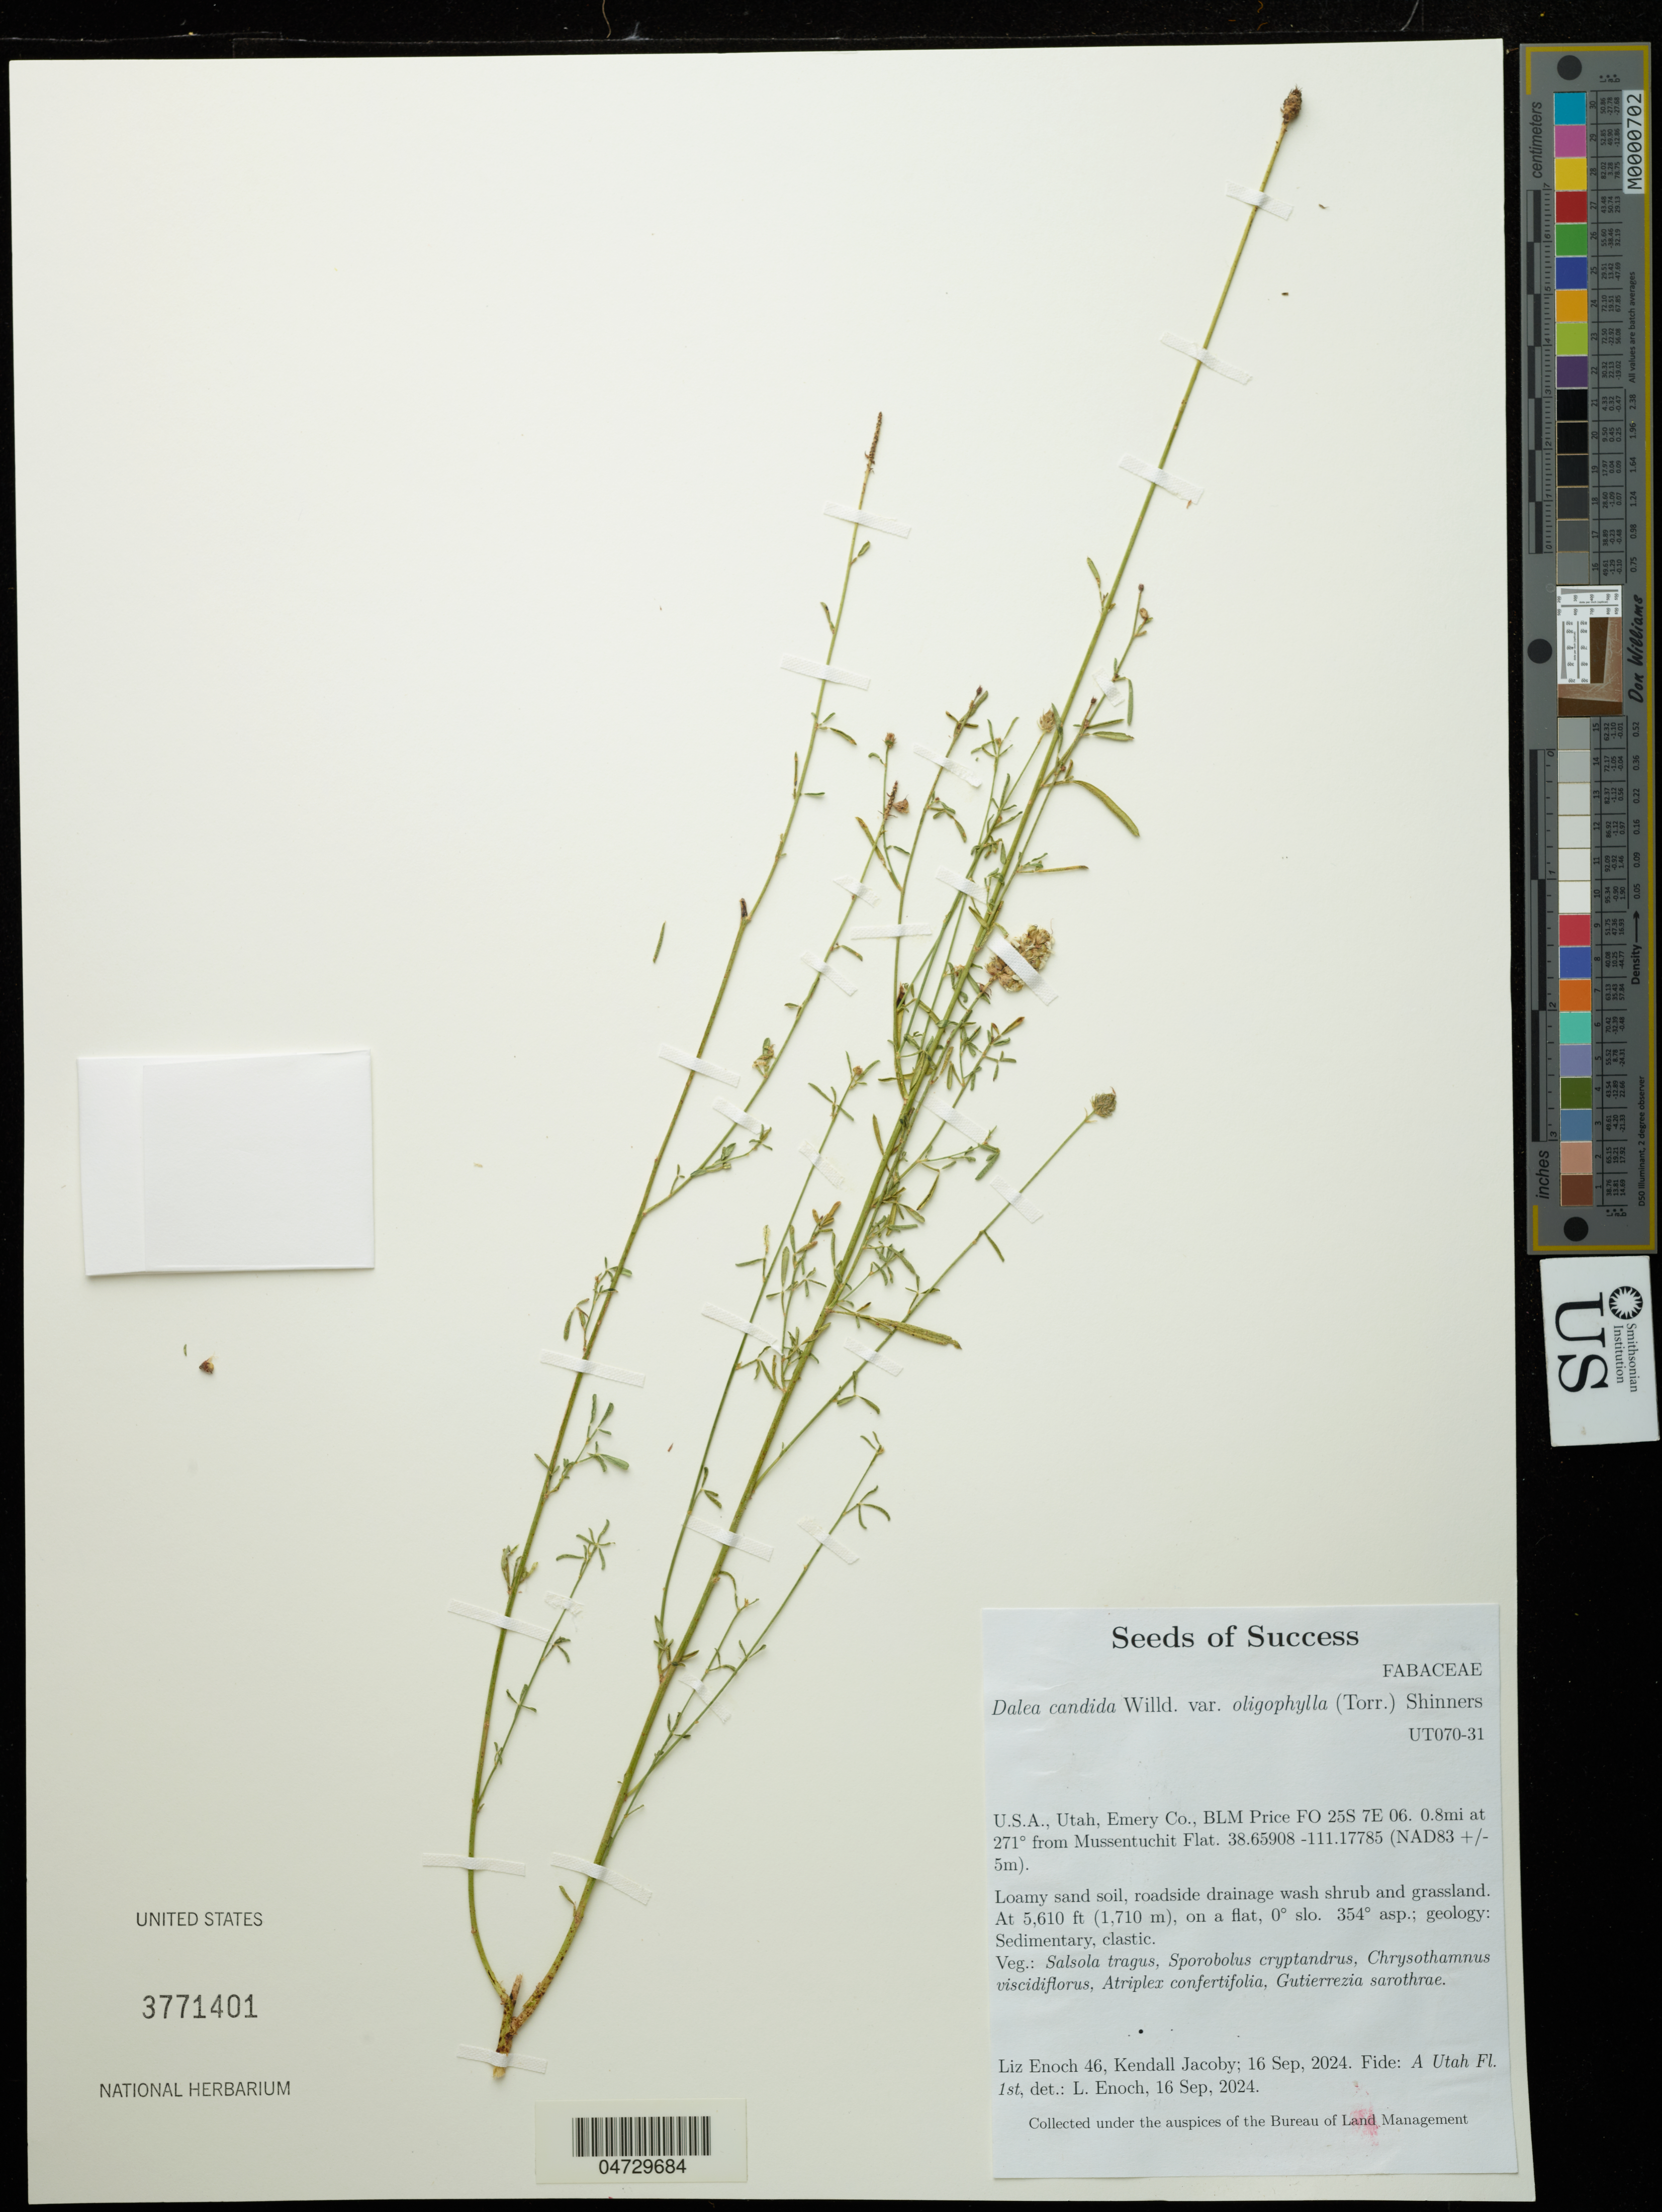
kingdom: Plantae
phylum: Tracheophyta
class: Magnoliopsida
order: Fabales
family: Fabaceae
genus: Dalea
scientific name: Dalea candida var. oligophylla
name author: (Torr) Shinners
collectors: L. Enoch & K. Jacoby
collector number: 46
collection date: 2024-09-16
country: United States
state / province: Utah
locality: Emery Co., BLM Price FO 25S 7E 06. 0.8mi at 271° from Mussentuchit Flat.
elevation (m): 1710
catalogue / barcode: US 3771401